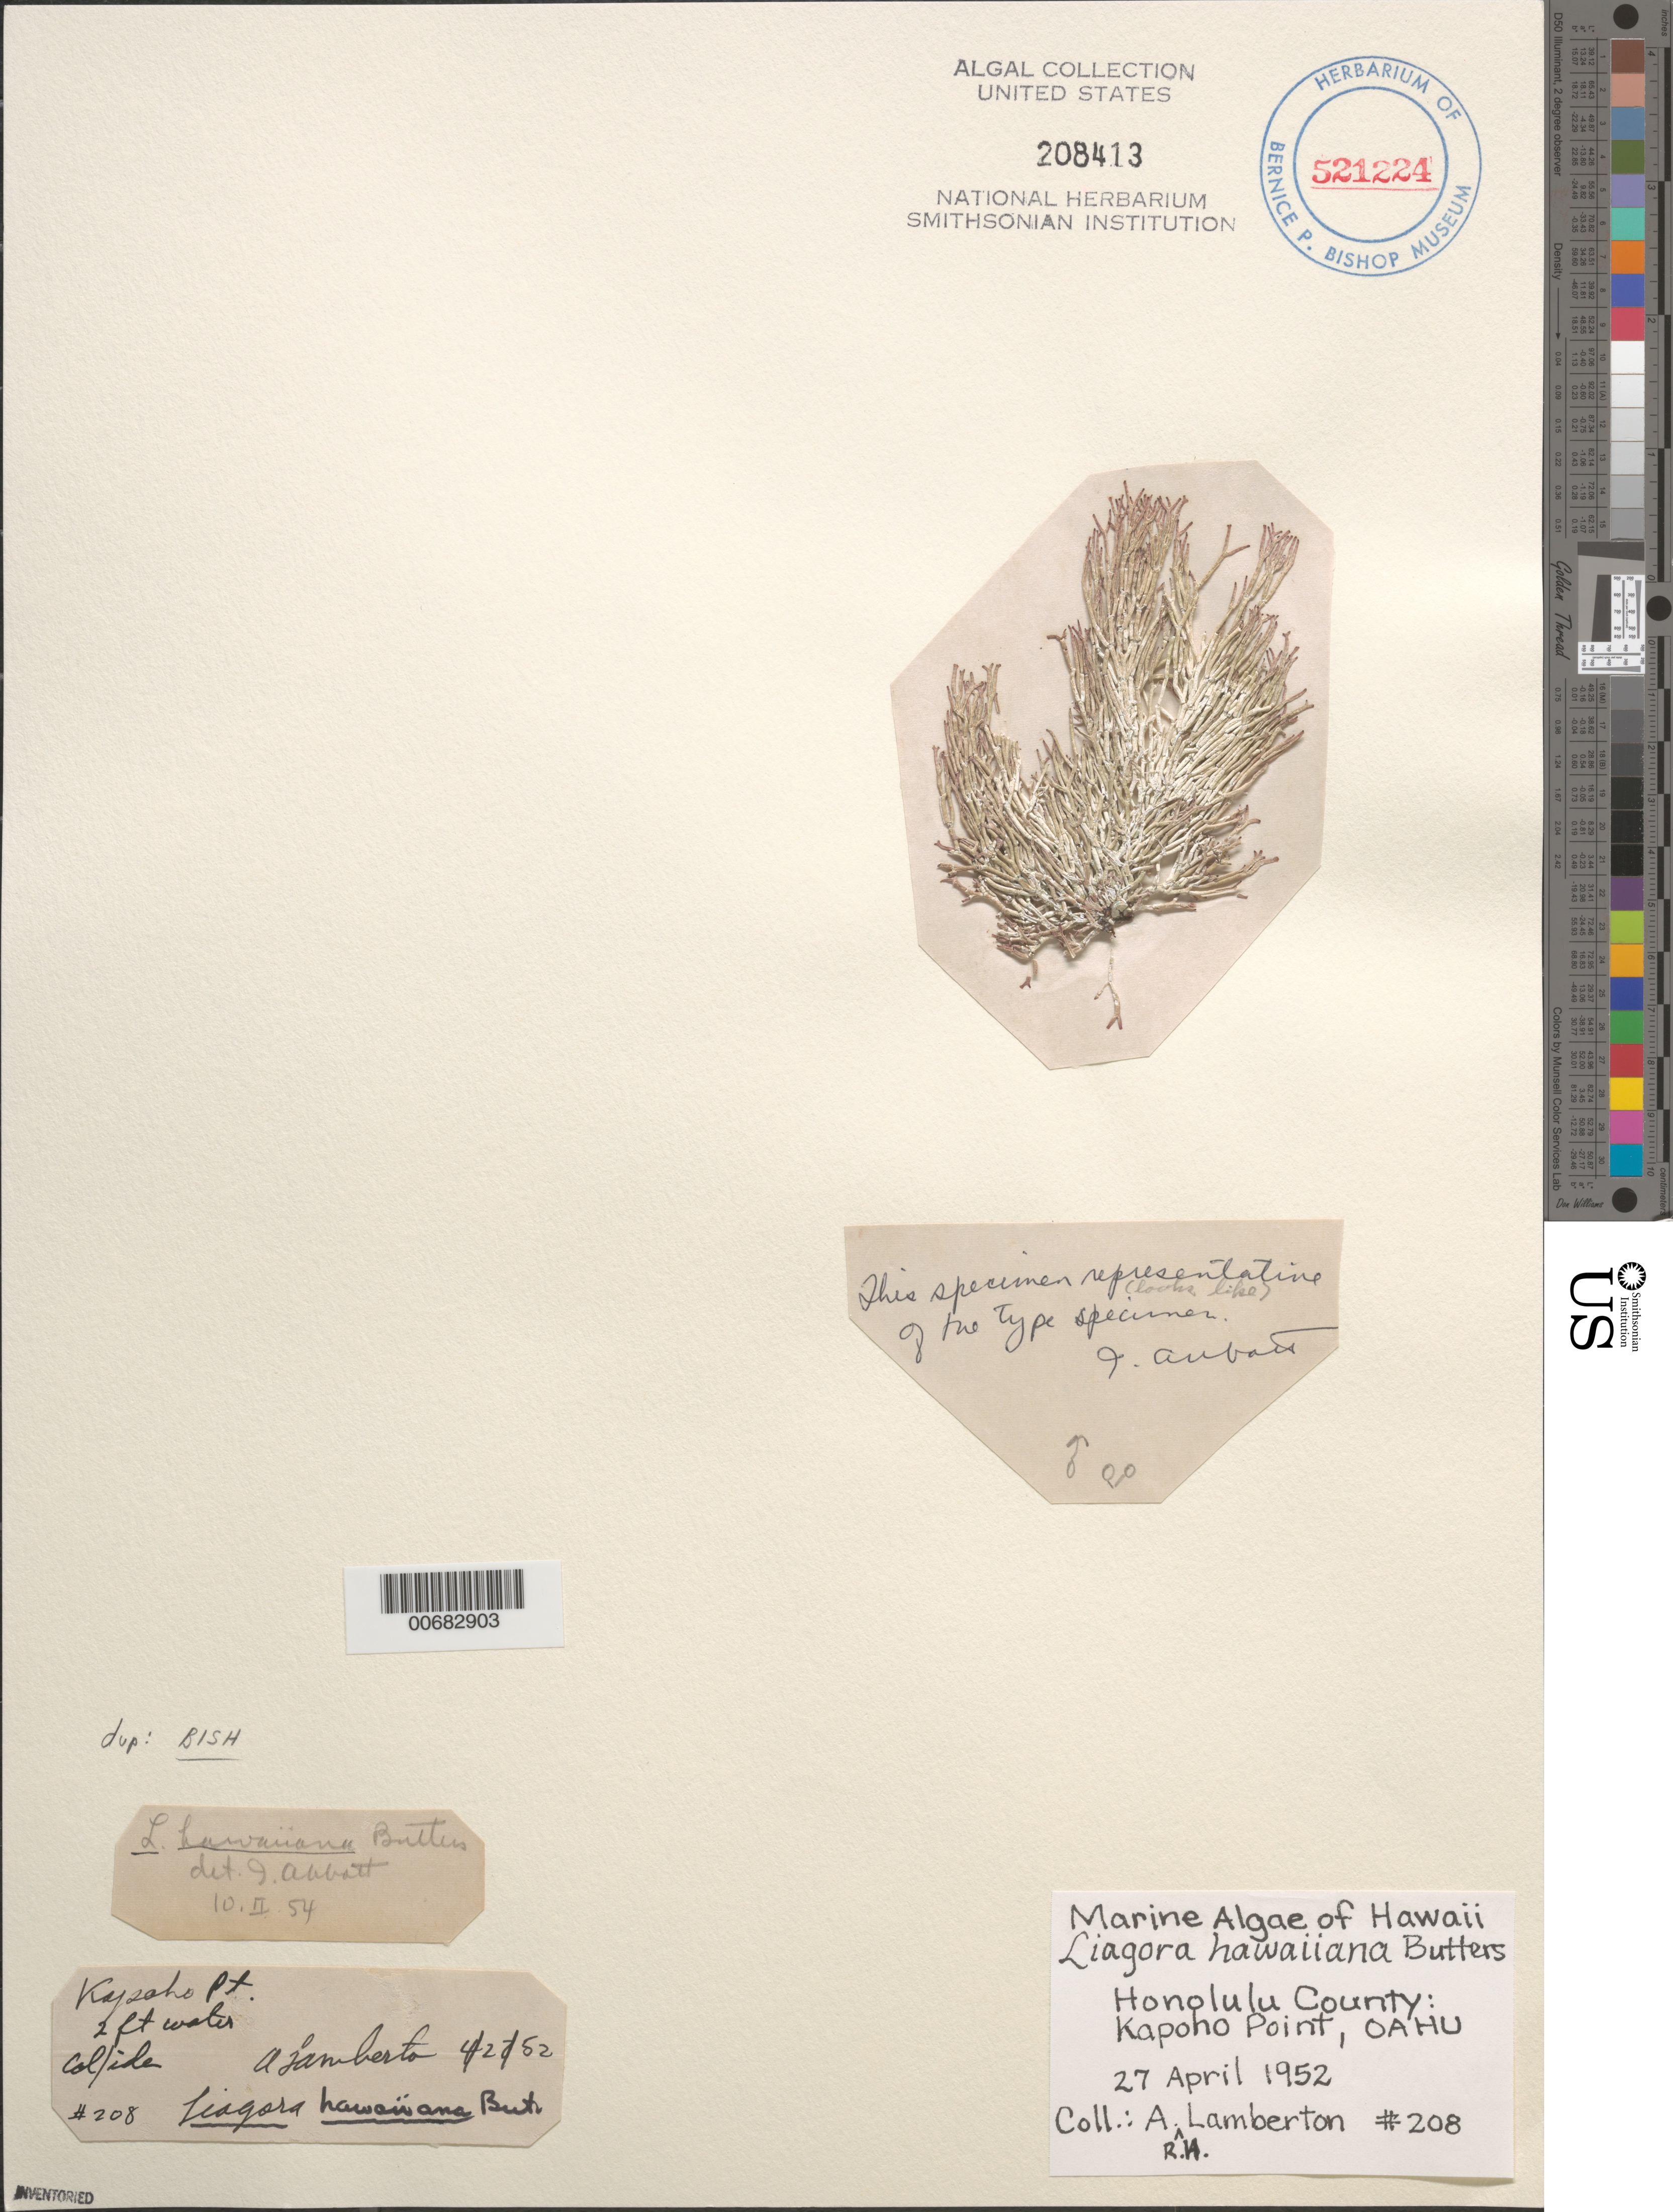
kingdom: Plantae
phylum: Rhodophyta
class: Florideophyceae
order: Nemaliales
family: Liagoraceae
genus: Liagora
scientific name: Liagora hawaiiana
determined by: Abbott, Isabella A.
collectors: A. Lamberton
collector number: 208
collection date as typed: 27 Apr 1952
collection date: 1952-04-27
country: United States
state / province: Hawaii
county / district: Honolulu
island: Oahu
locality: Kapoho Point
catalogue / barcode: US 208413